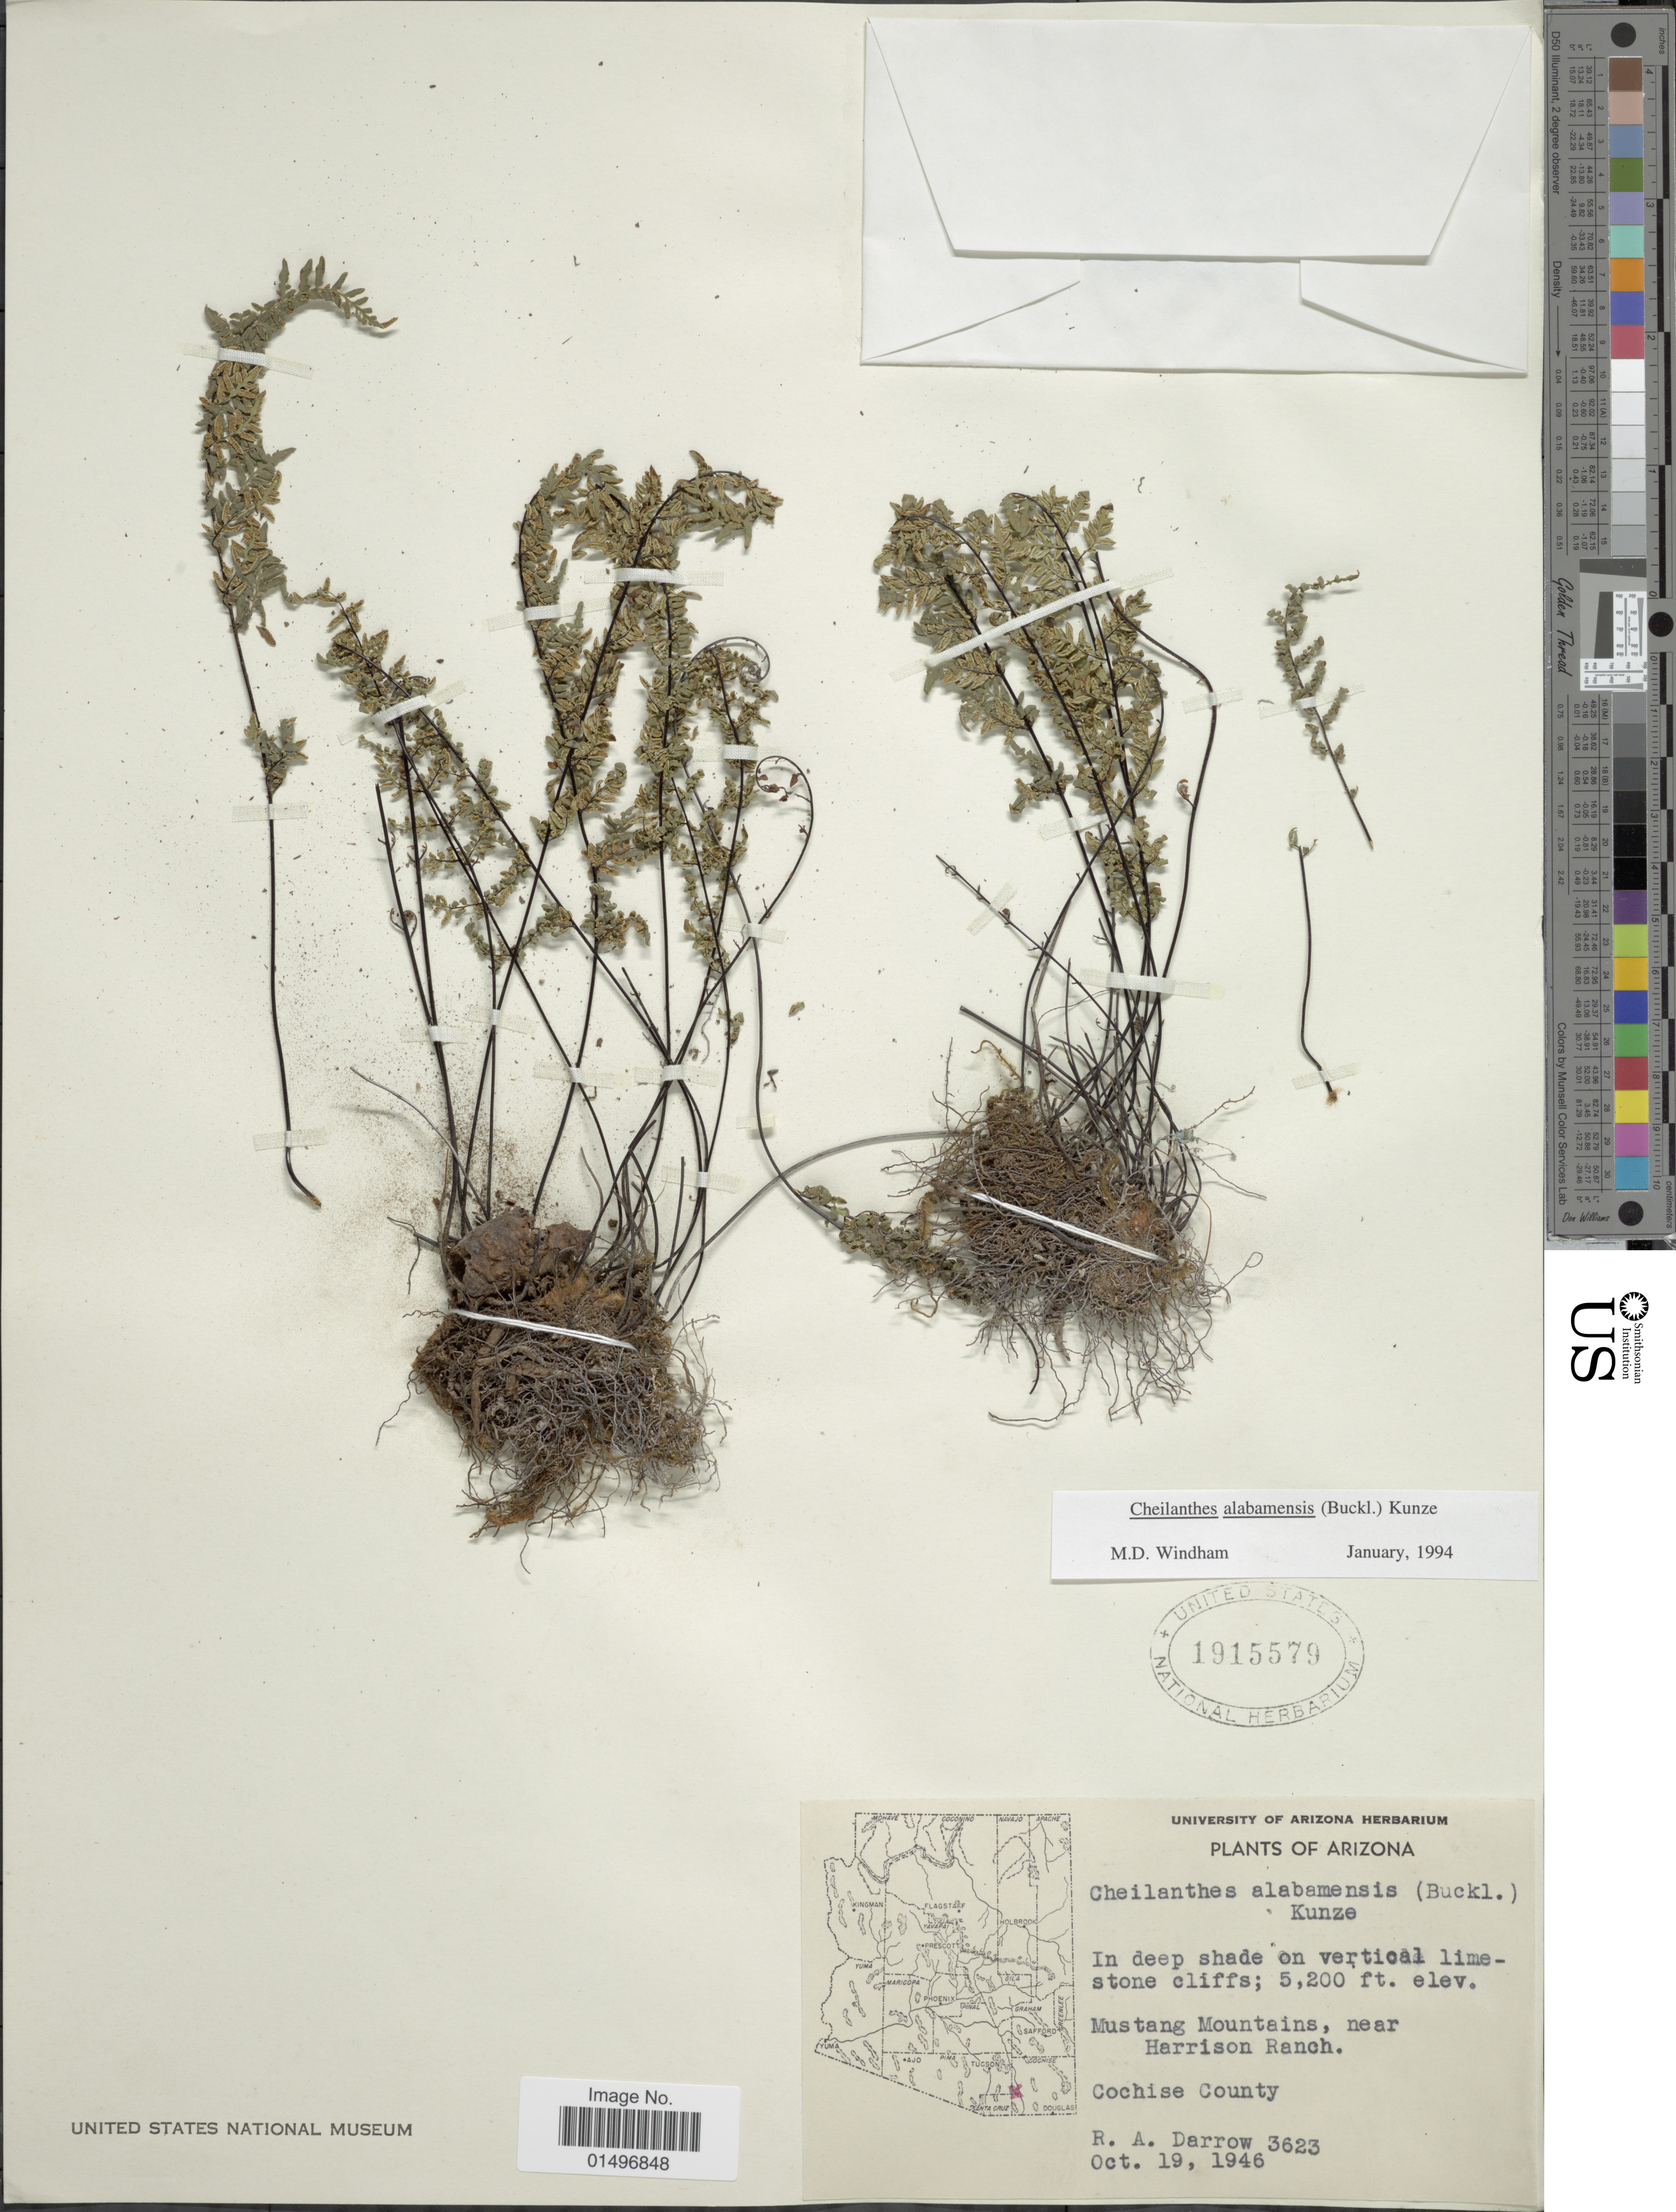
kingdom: Plantae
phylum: Tracheophyta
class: Polypodiopsida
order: Polypodiales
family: Pteridaceae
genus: Gaga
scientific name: Gaga arizonica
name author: (Maxon) Fay W. Li & Windham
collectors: R. A. Darrow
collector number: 3623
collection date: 1946-10-19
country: United States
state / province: Arizona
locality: Arizona, Mustang Mountains, near Harrison Ranch, Cochise County.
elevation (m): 1585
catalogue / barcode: US 1915579